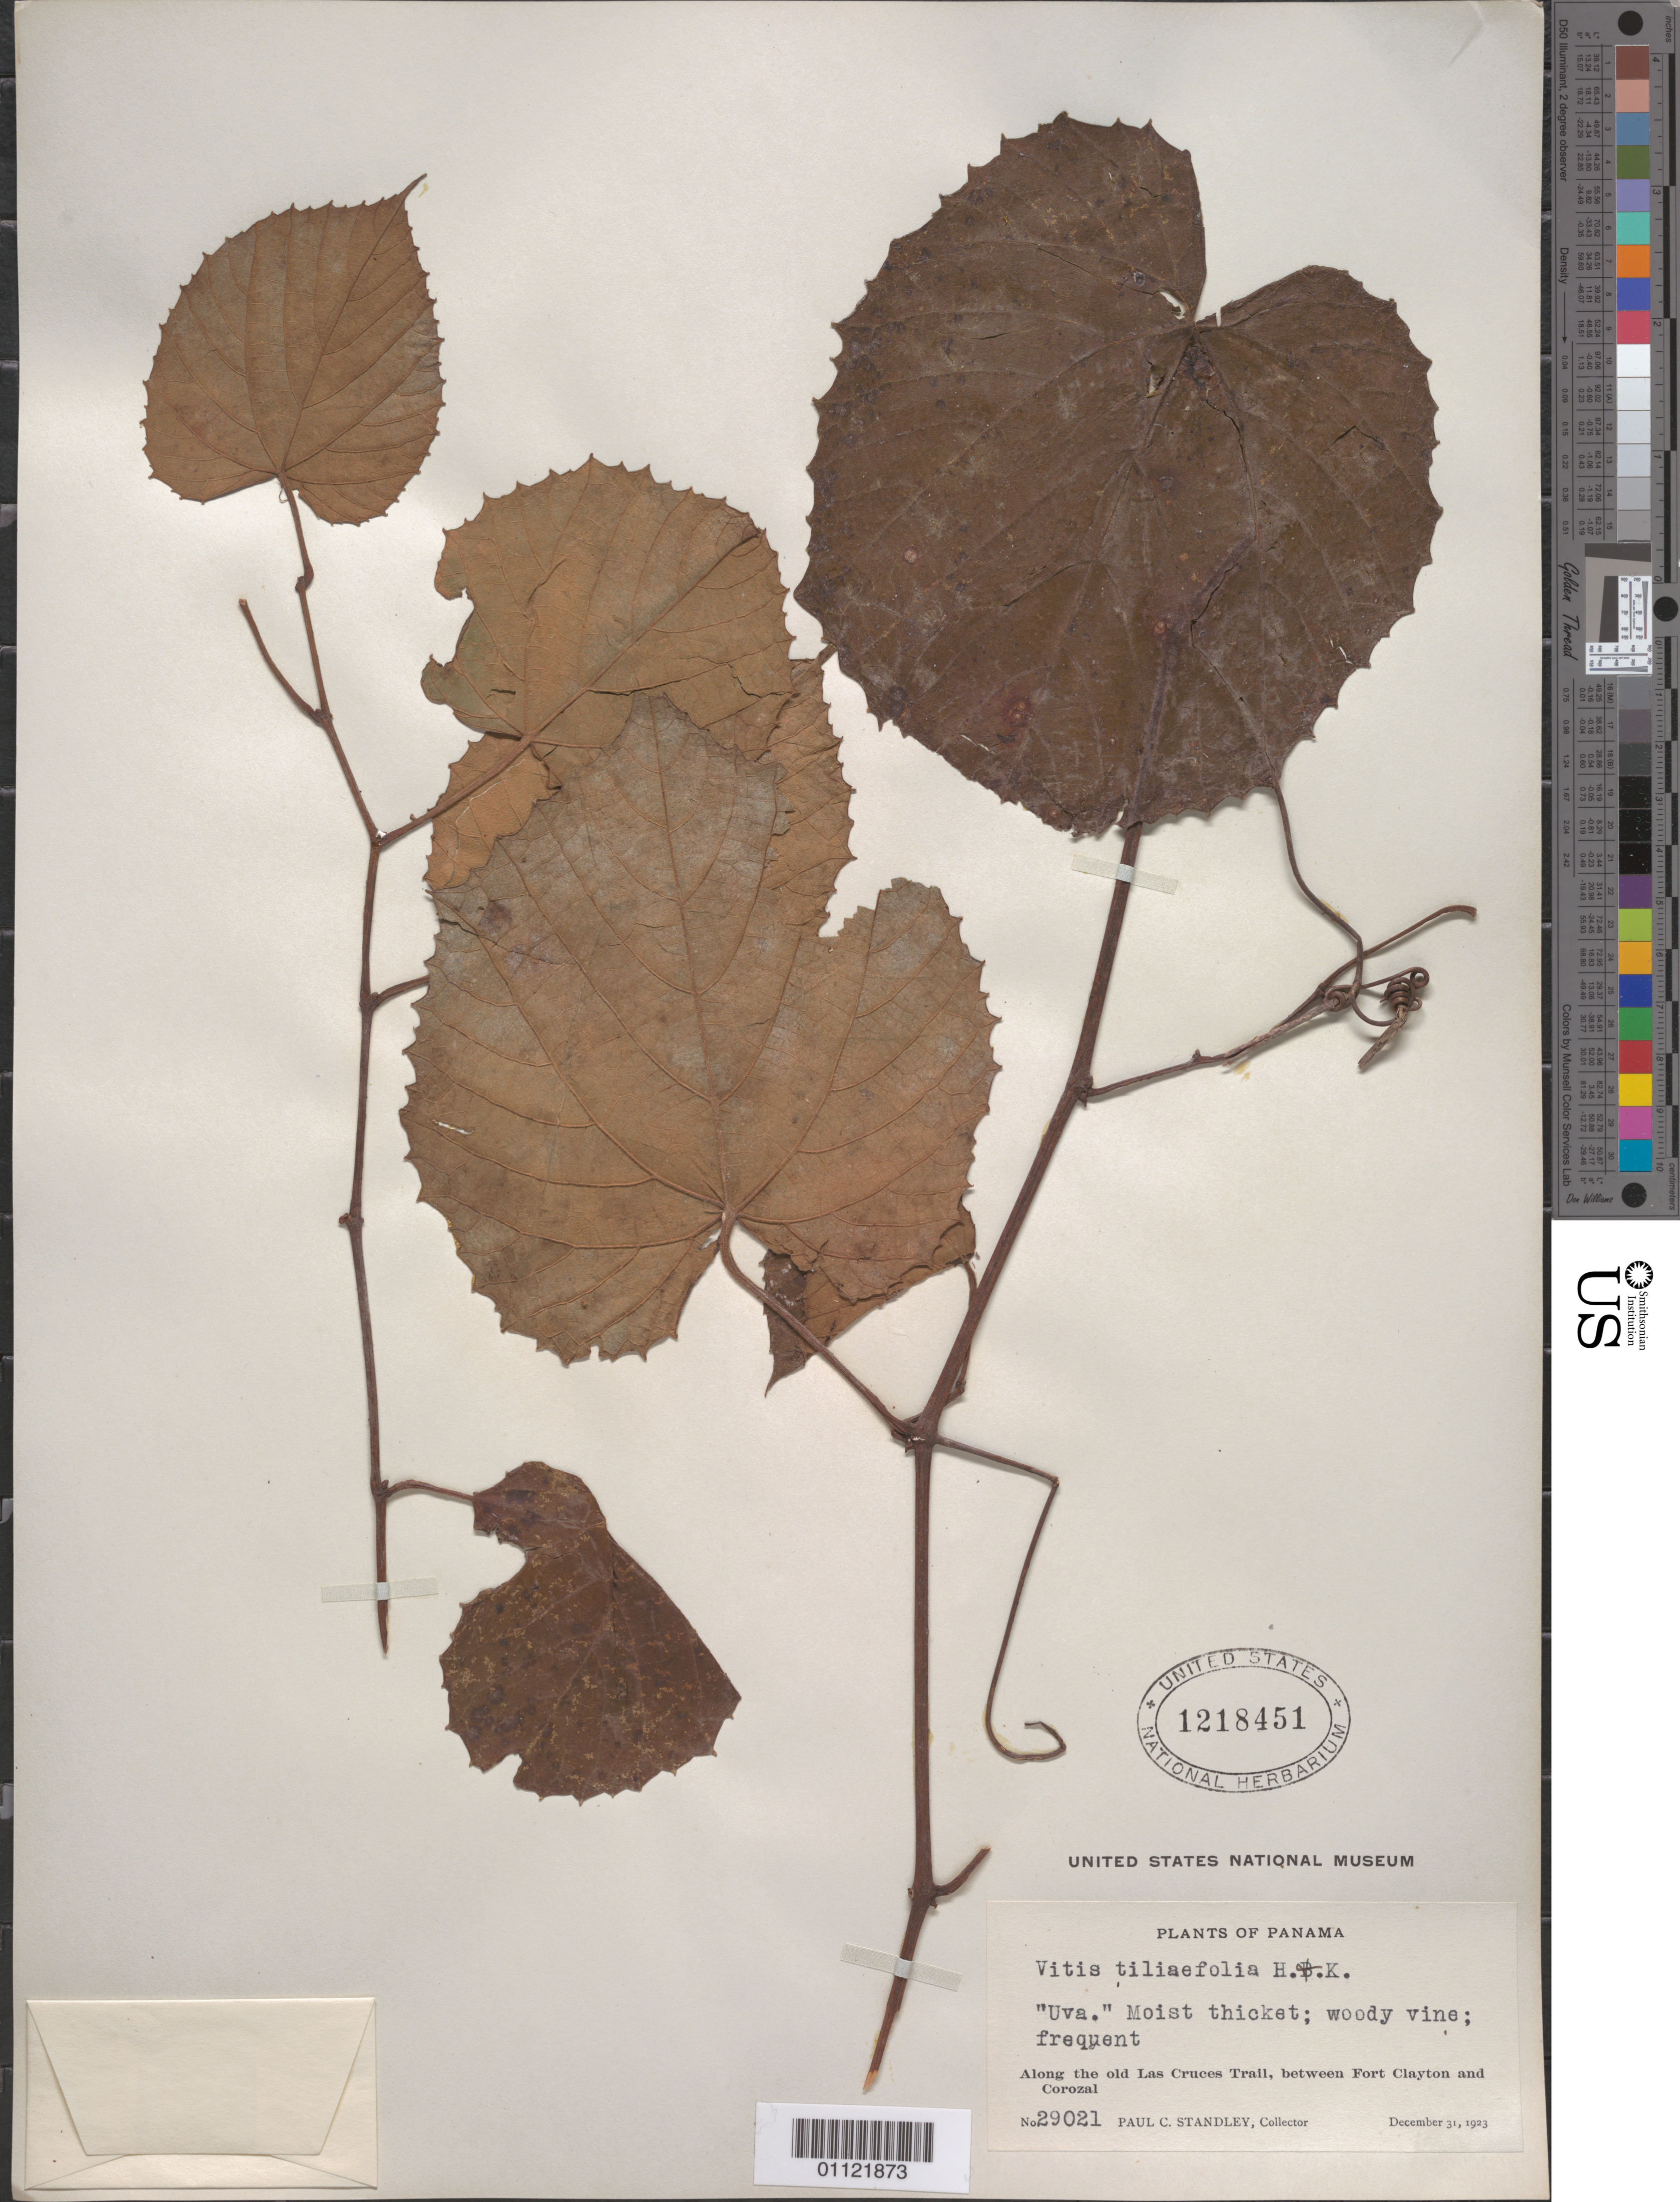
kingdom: Plantae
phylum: Tracheophyta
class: Magnoliopsida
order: Vitales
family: Vitaceae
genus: Vitis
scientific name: Vitis tiliifolia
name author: Humb. & Bonpl. ex Schult.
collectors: P. C. Standley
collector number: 29021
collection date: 1923-12-31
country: Panama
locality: Along the old Las Cruces Trail, between Fort Clayton and Corozal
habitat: Moist thicket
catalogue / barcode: US 1218451